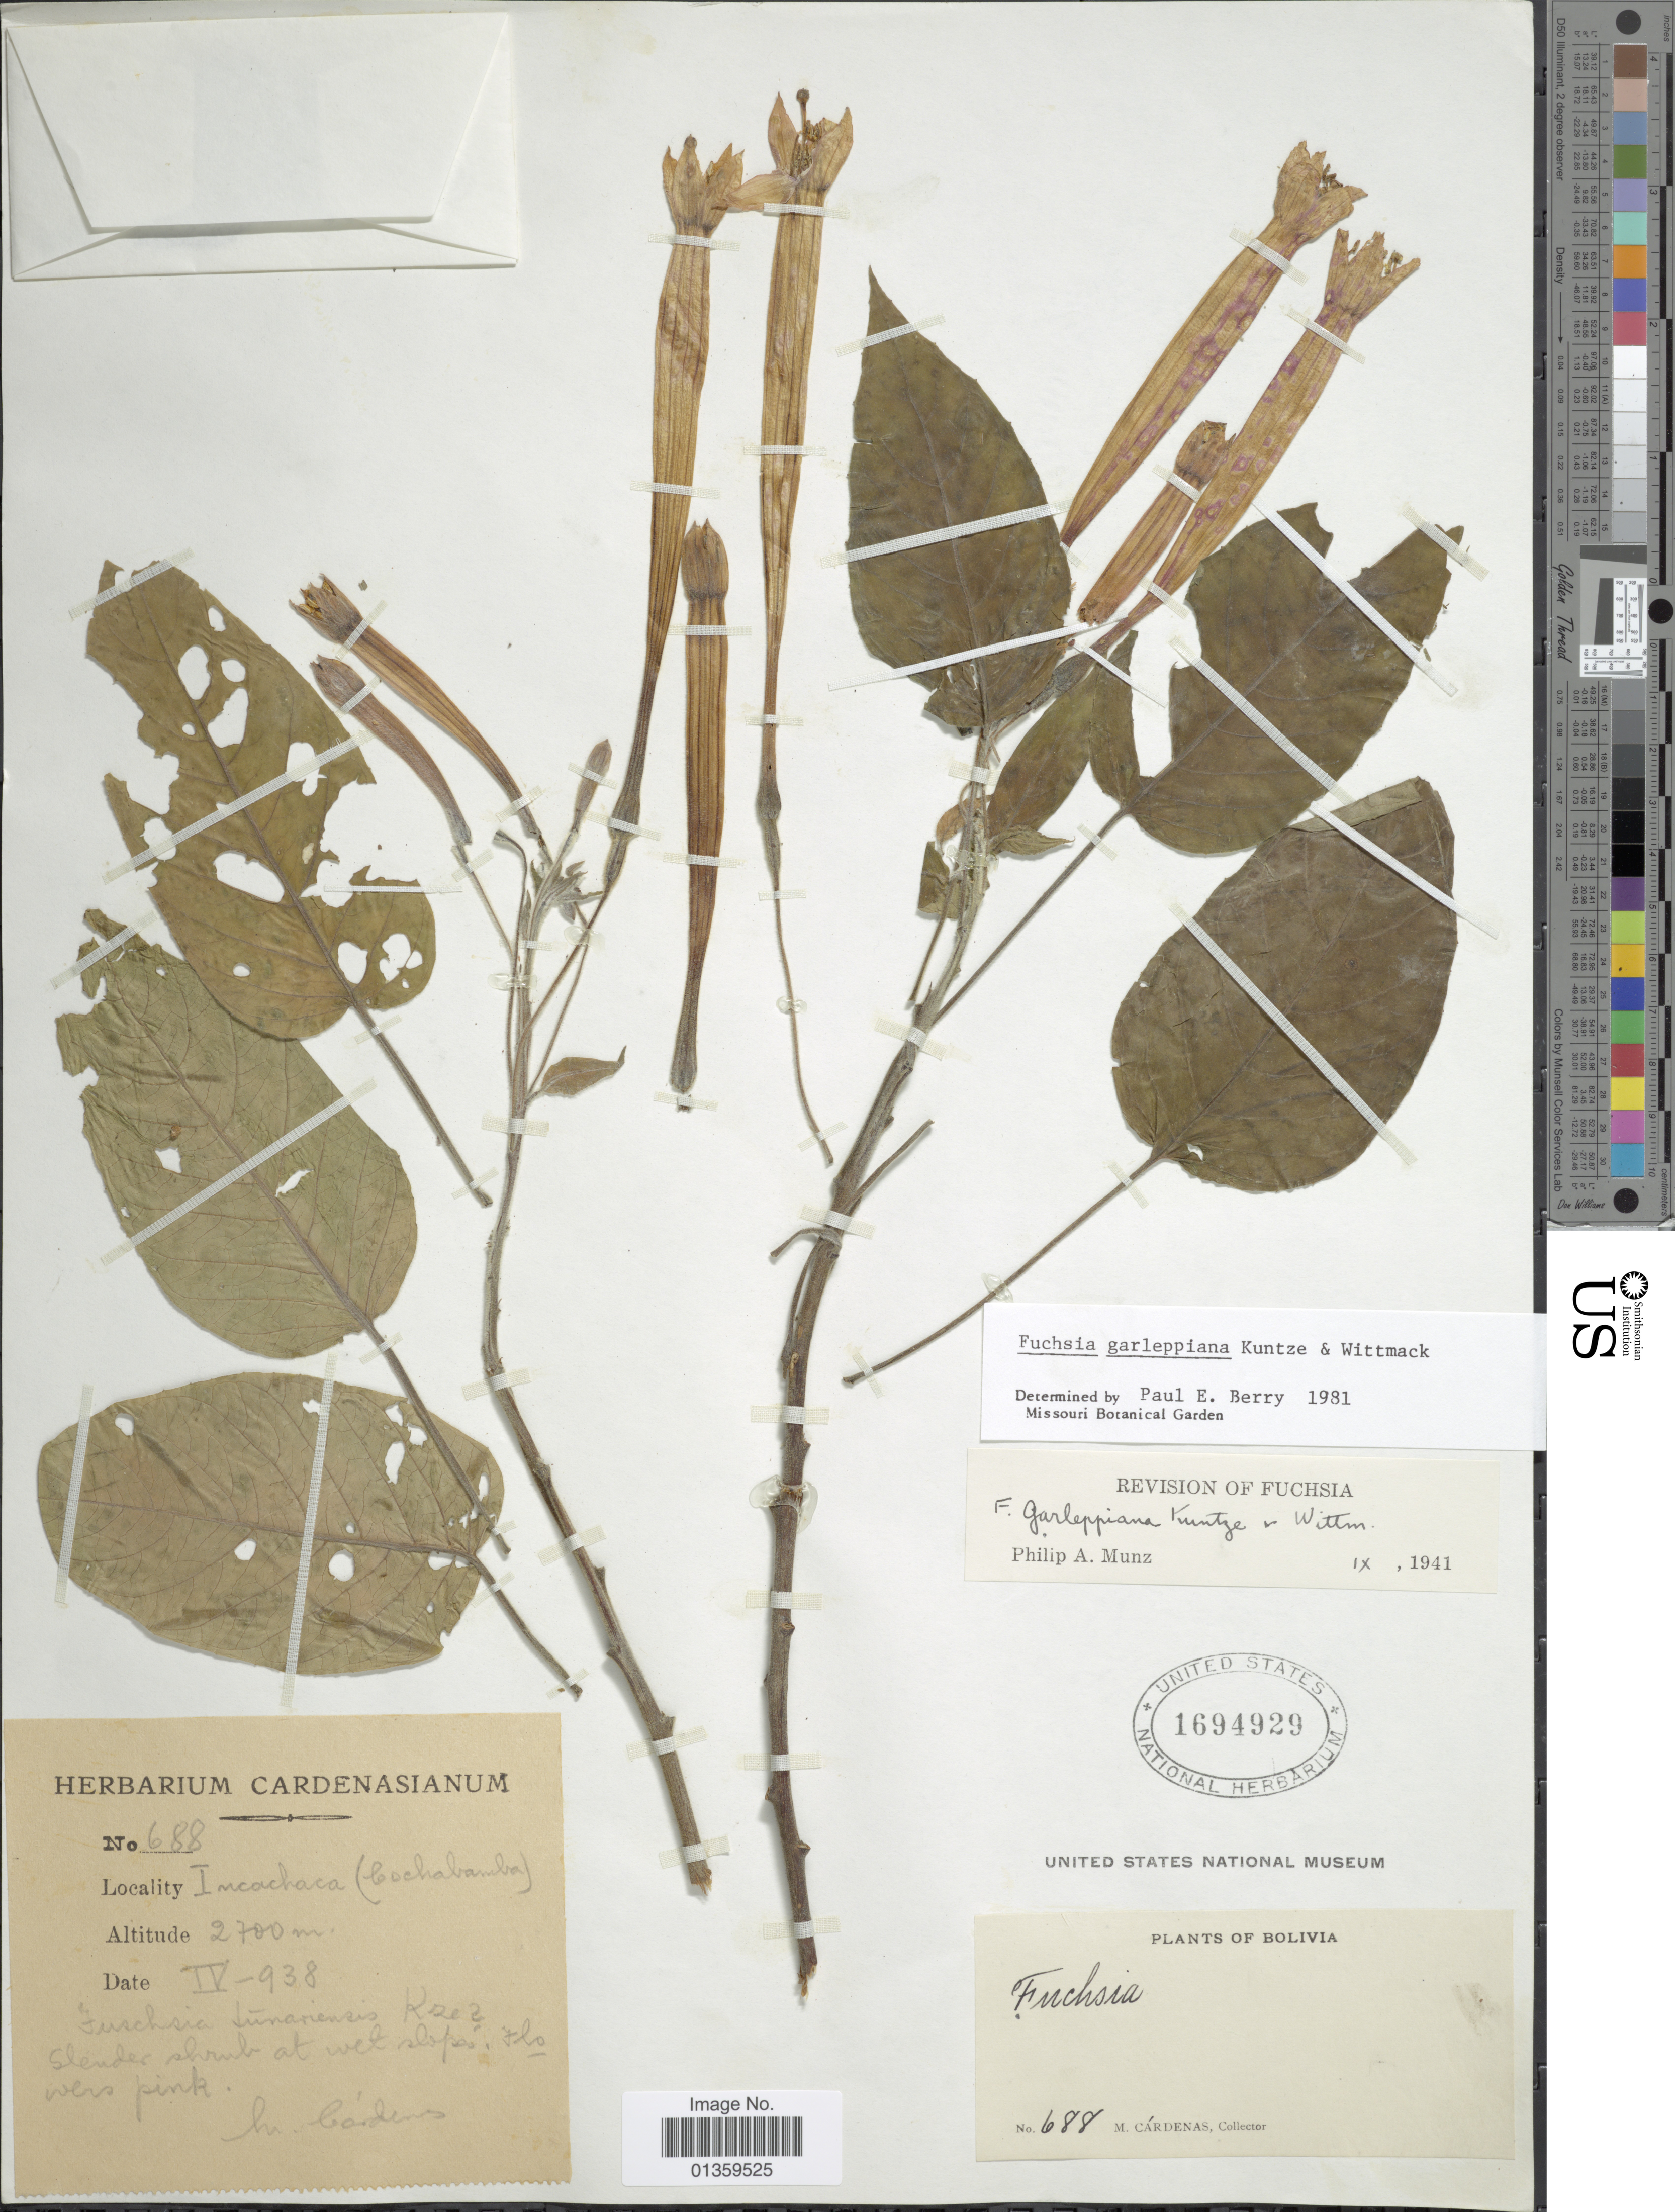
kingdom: Plantae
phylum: Tracheophyta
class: Magnoliopsida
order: Myrtales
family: Onagraceae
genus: Fuchsia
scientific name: Fuchsia garleppiana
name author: Kuntze & Wittm.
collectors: M. Cárdenas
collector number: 688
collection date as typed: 938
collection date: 1938-04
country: Bolivia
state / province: Cochabamba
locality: Incachaca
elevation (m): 2700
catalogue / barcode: US 1694929